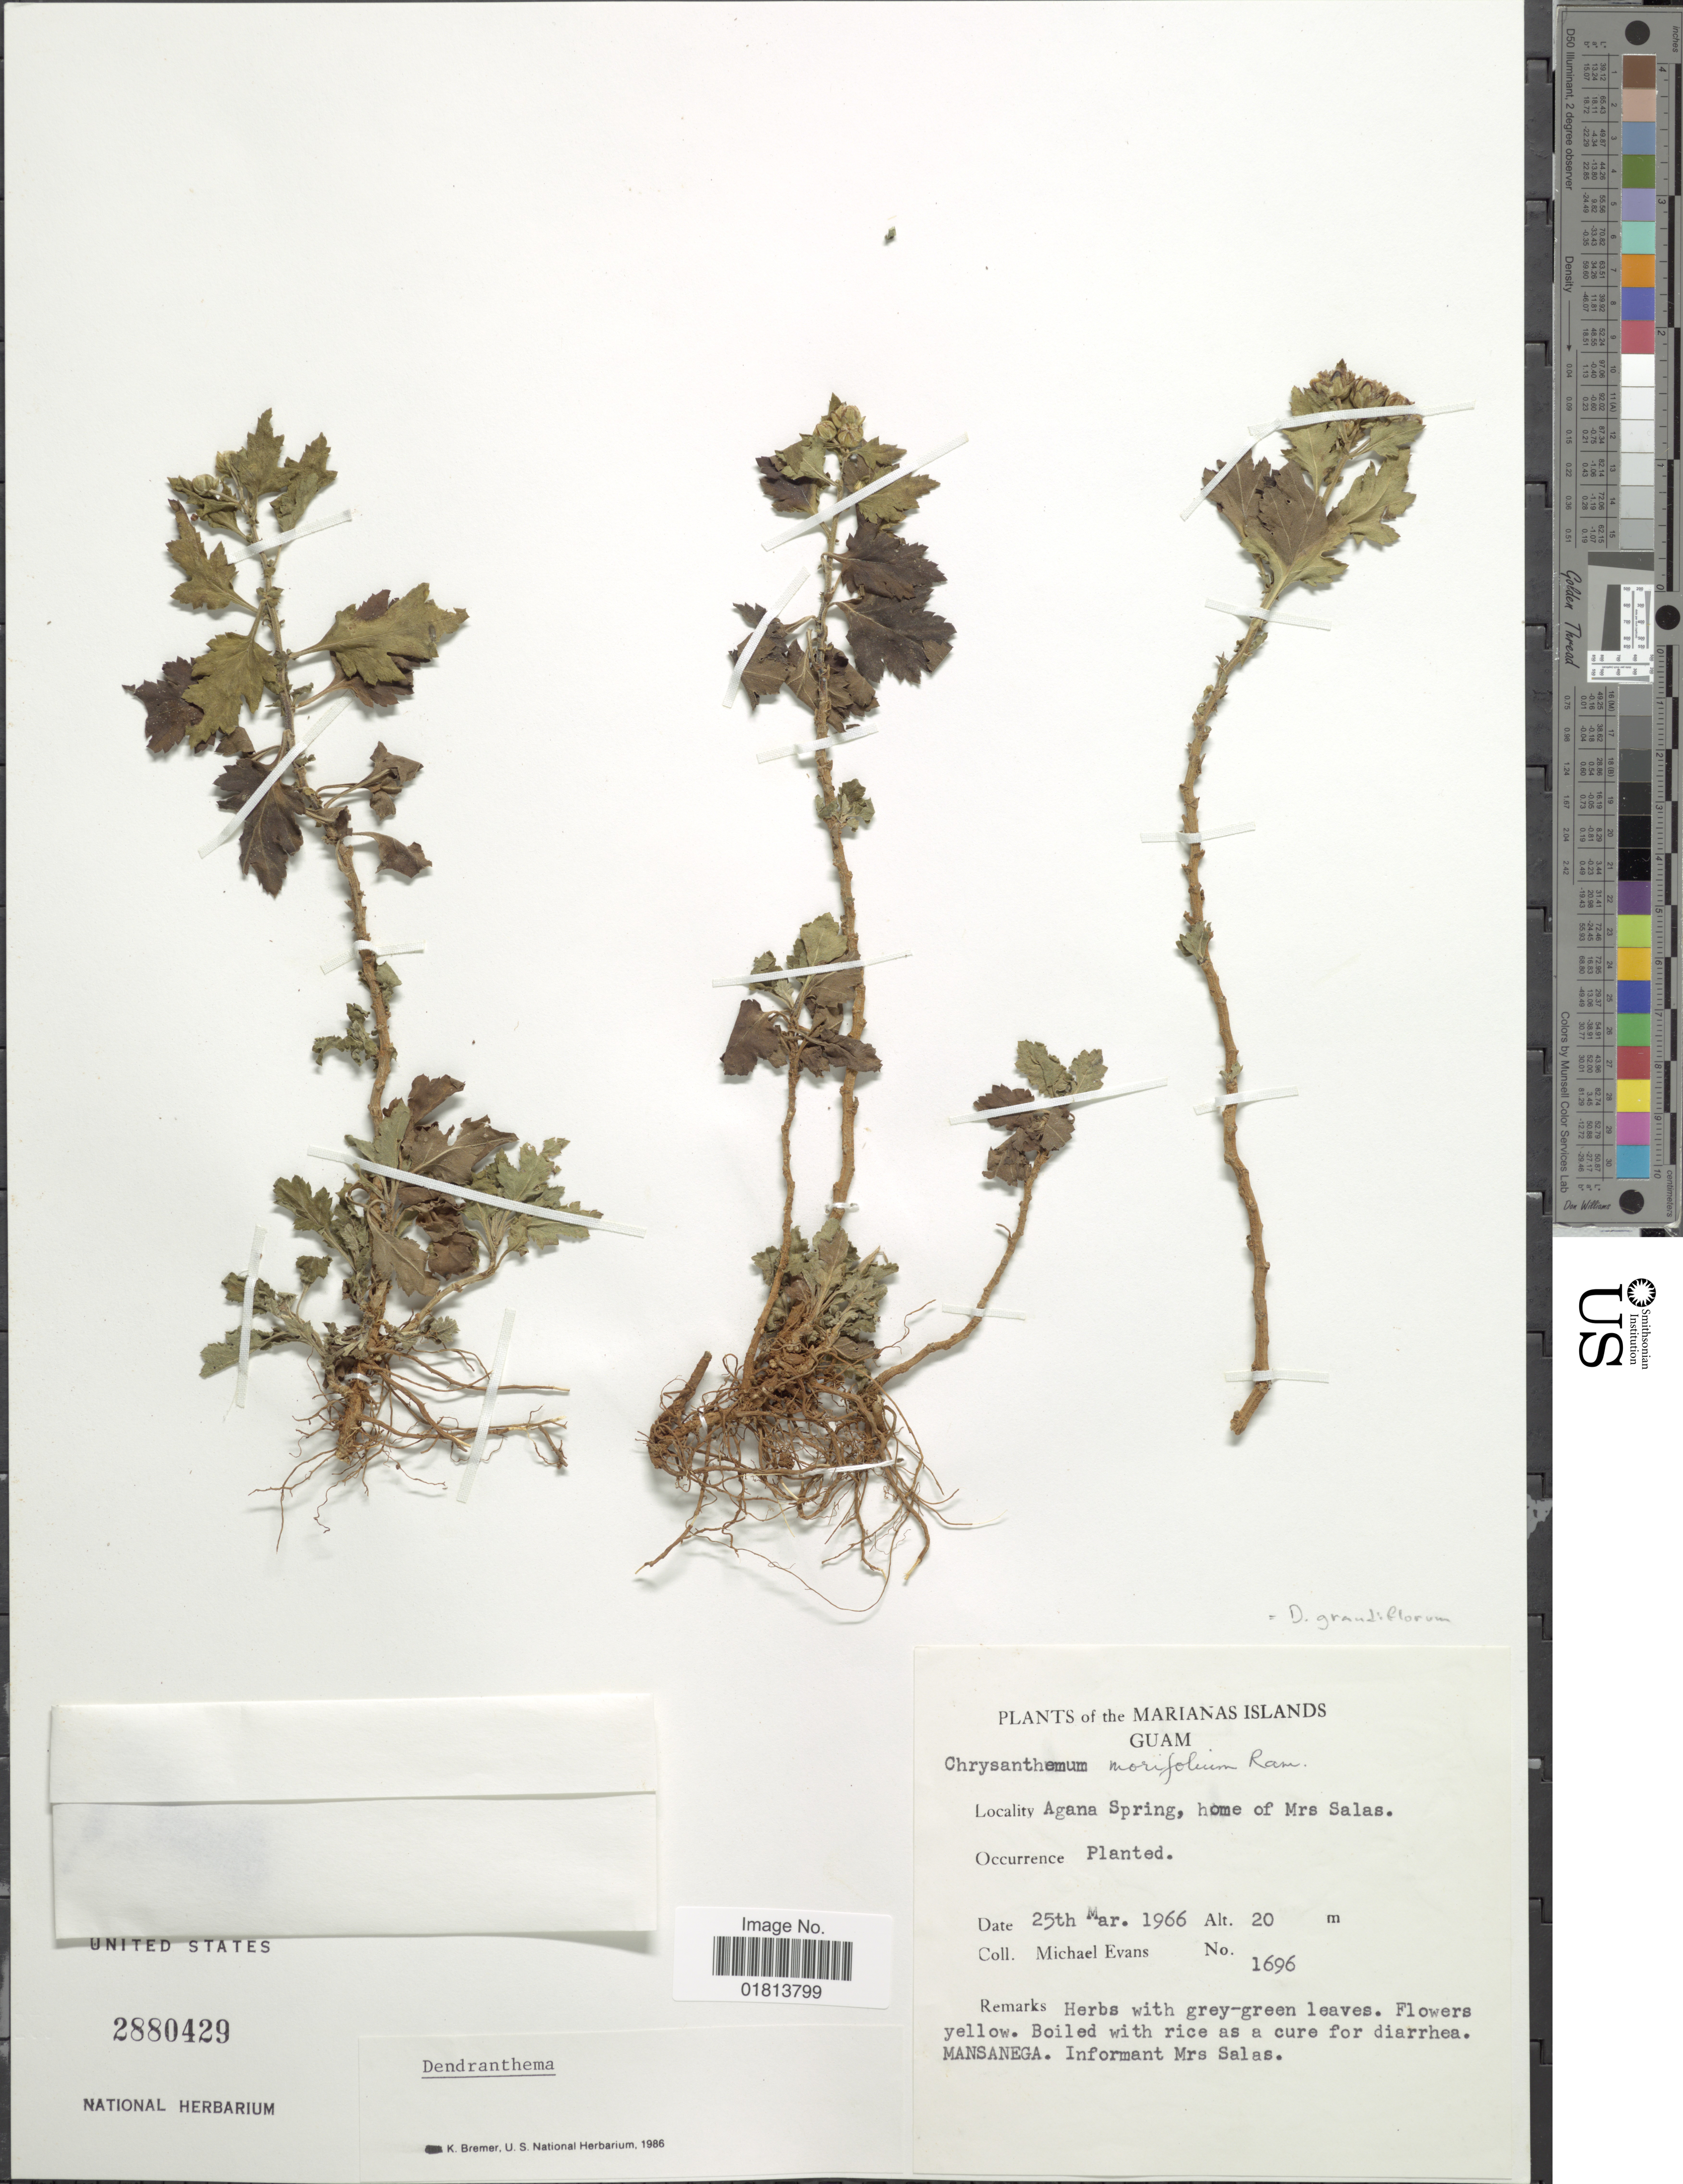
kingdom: Plantae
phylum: Tracheophyta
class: Magnoliopsida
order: Asterales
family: Asteraceae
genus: Dendranthema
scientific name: Dendranthema grandiflorum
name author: (Ramat.) Kitam.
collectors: M. Evans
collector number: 1696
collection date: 1966-03-25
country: Guam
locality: The Marianas Islands, Guam, Agana Spring, home of Mrs Salas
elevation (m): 20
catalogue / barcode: US 2880429